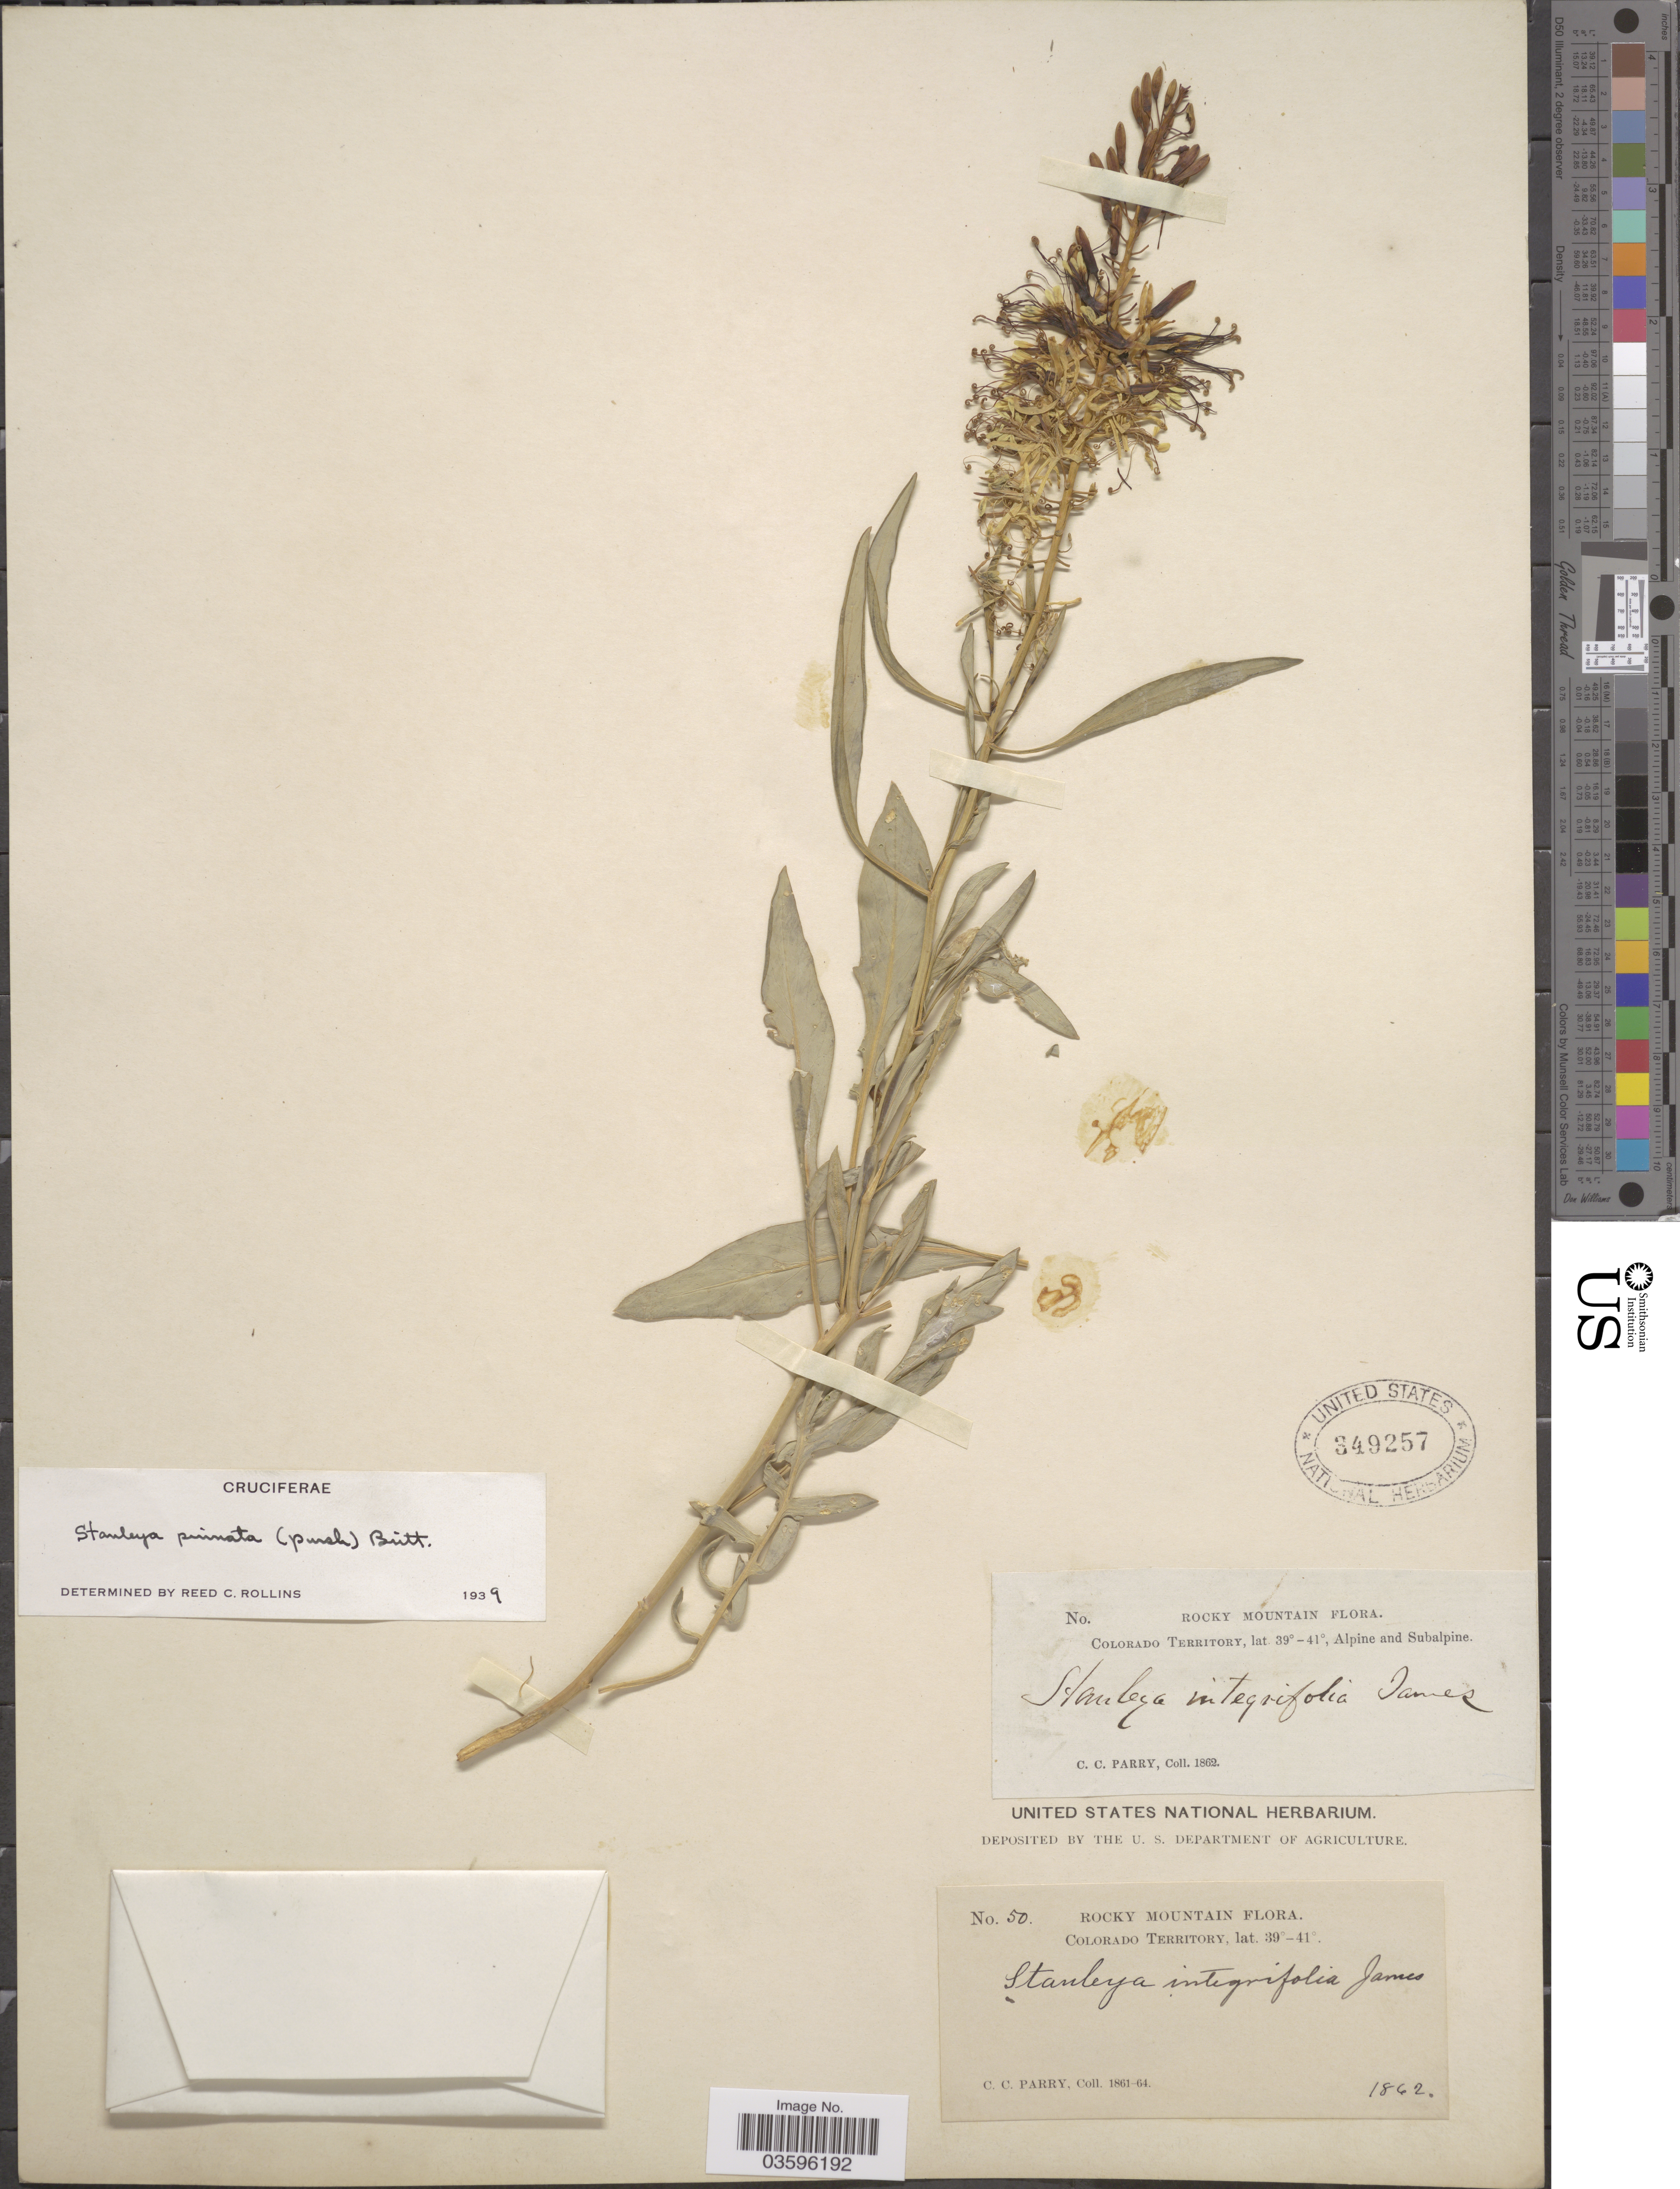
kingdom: Plantae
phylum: Tracheophyta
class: Magnoliopsida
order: Brassicales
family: Brassicaceae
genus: Stanleya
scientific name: Stanleya pinnata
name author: (Pursh) Britton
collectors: C. C. Parry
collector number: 50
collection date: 1862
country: United States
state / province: Colorado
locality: Rocky Mountain.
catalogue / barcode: US 349257